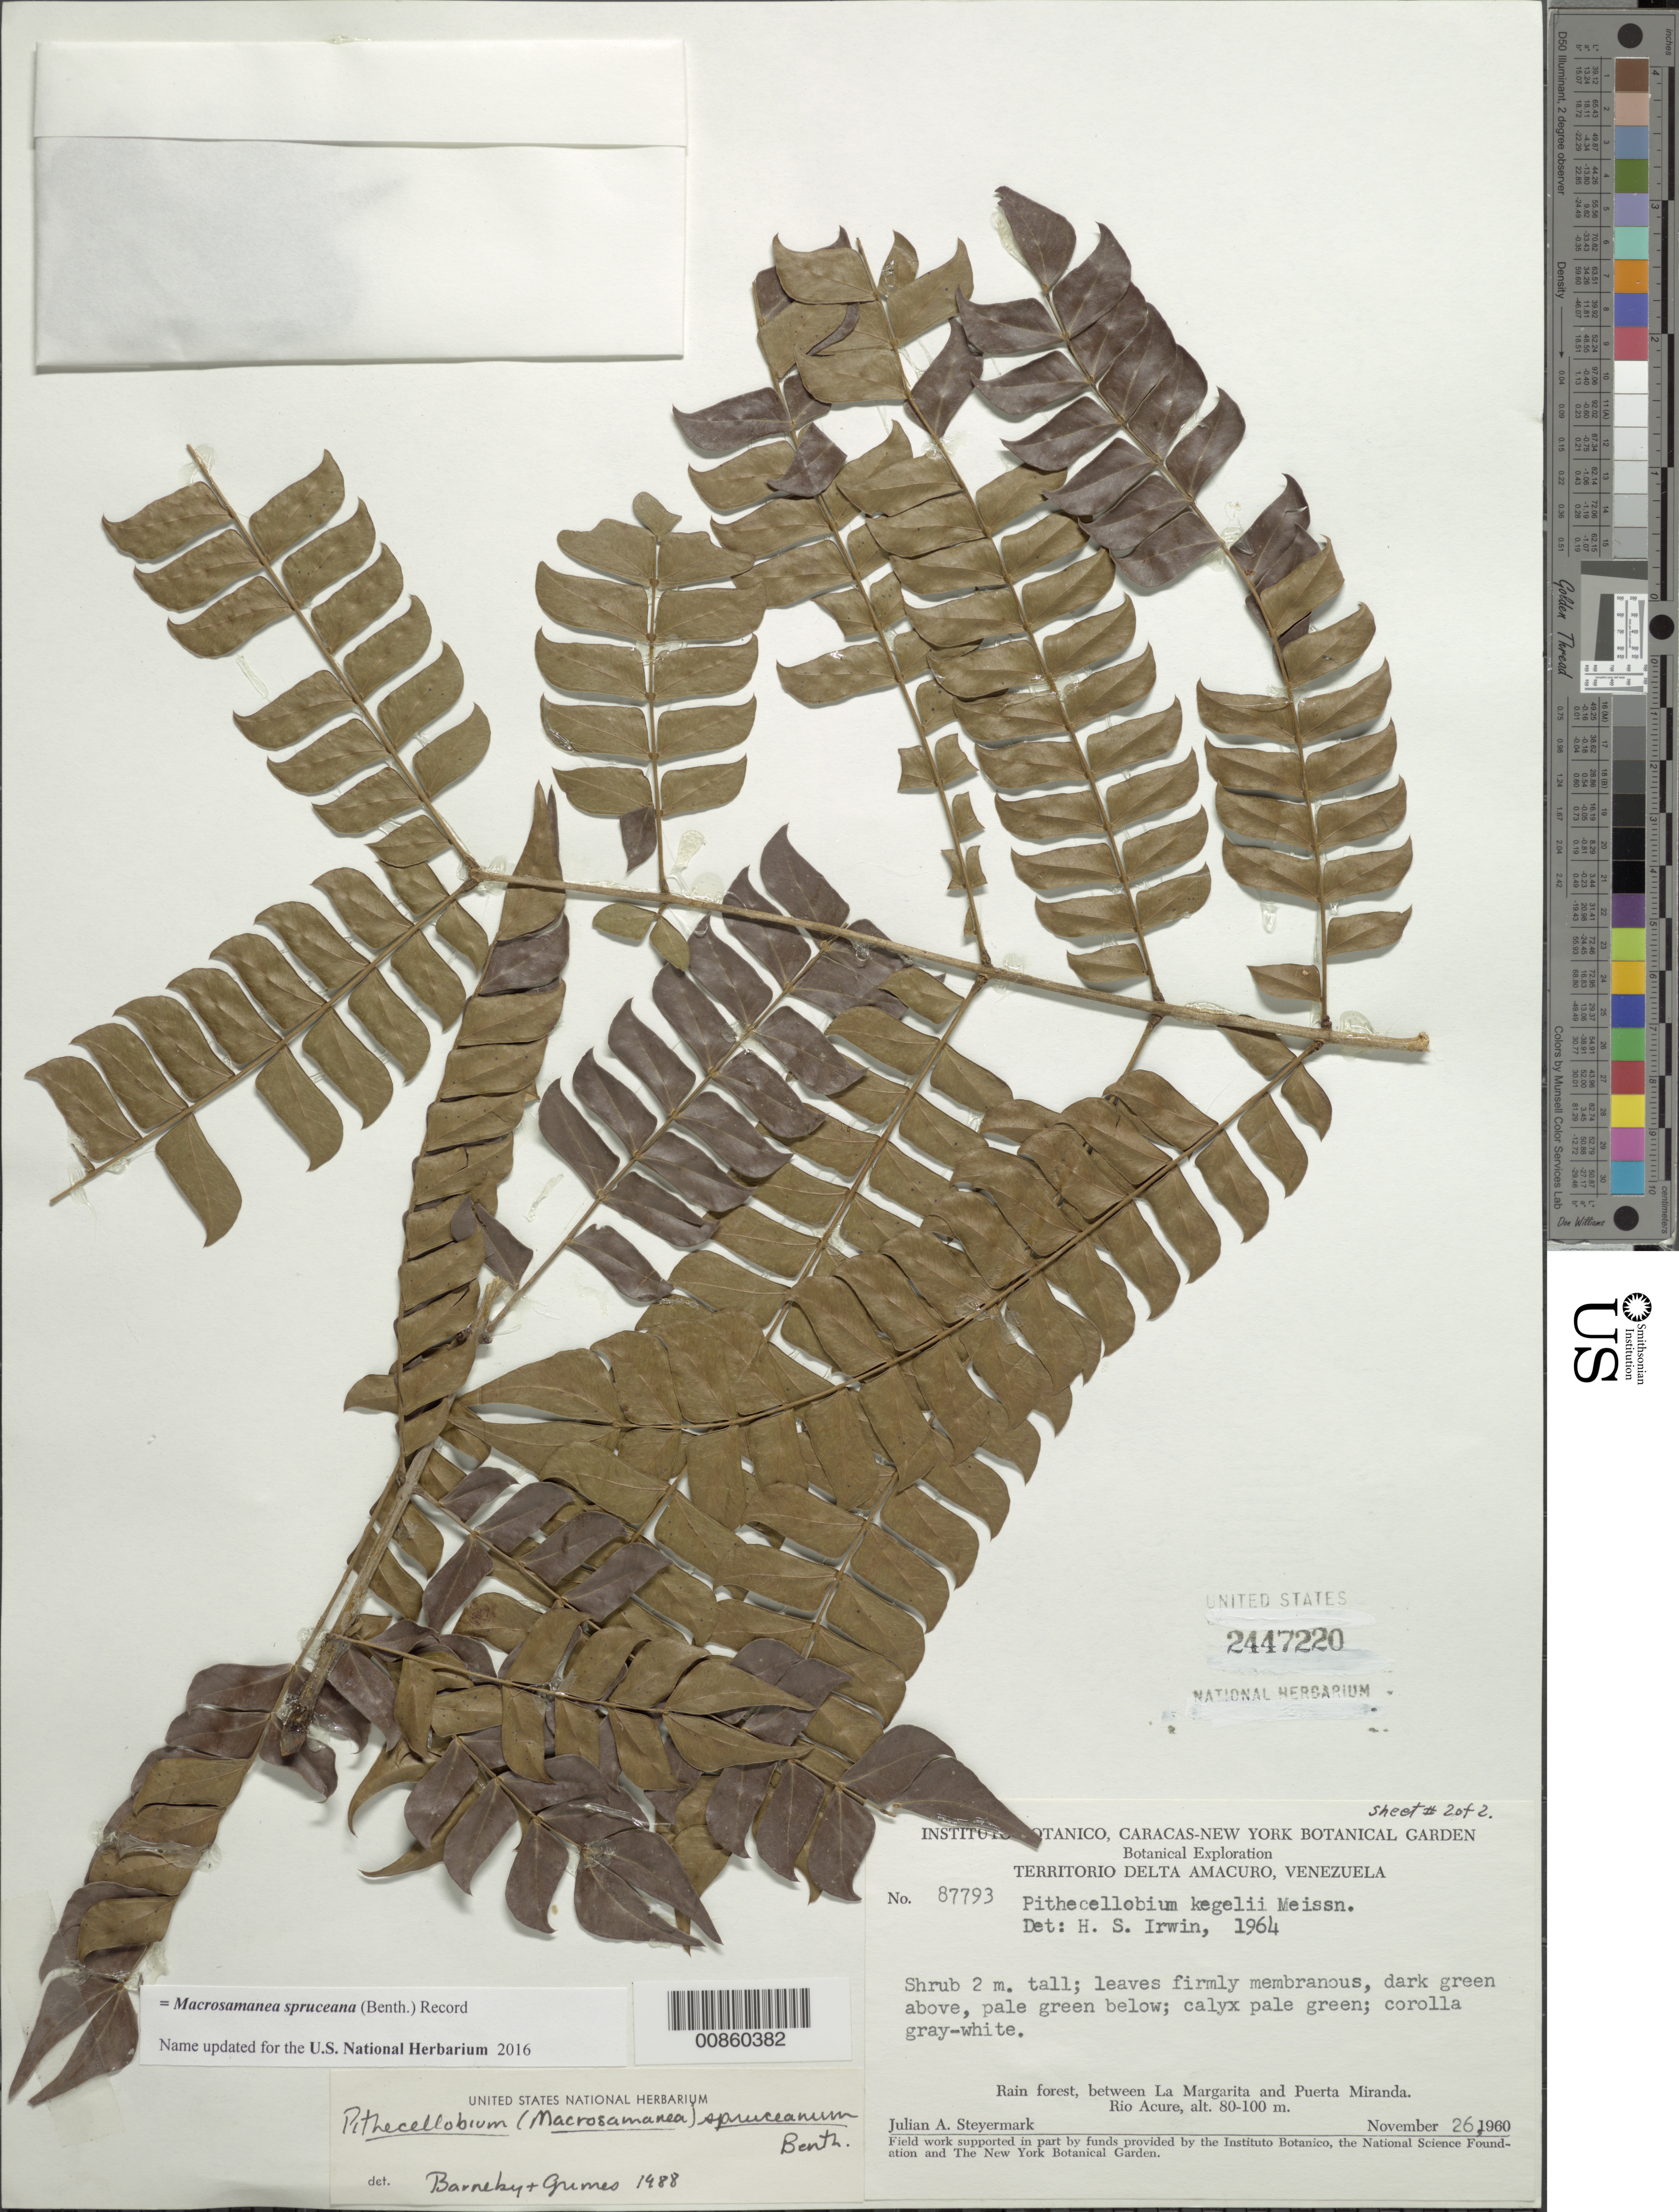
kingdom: Plantae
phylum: Tracheophyta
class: Magnoliopsida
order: Fabales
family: Fabaceae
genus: Macrosamanea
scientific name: Macrosamanea spruceana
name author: (Benth.) Killip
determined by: Barneby, R. C.; Grimes, J. W.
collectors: J. Steyermark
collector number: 87793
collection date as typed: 26-Nov-60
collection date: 1960-11-26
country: Venezuela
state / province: Delta Amacuro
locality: Río Acure, between La Margarita and Puerto Miranda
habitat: Rain forest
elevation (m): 80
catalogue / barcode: US 2447220